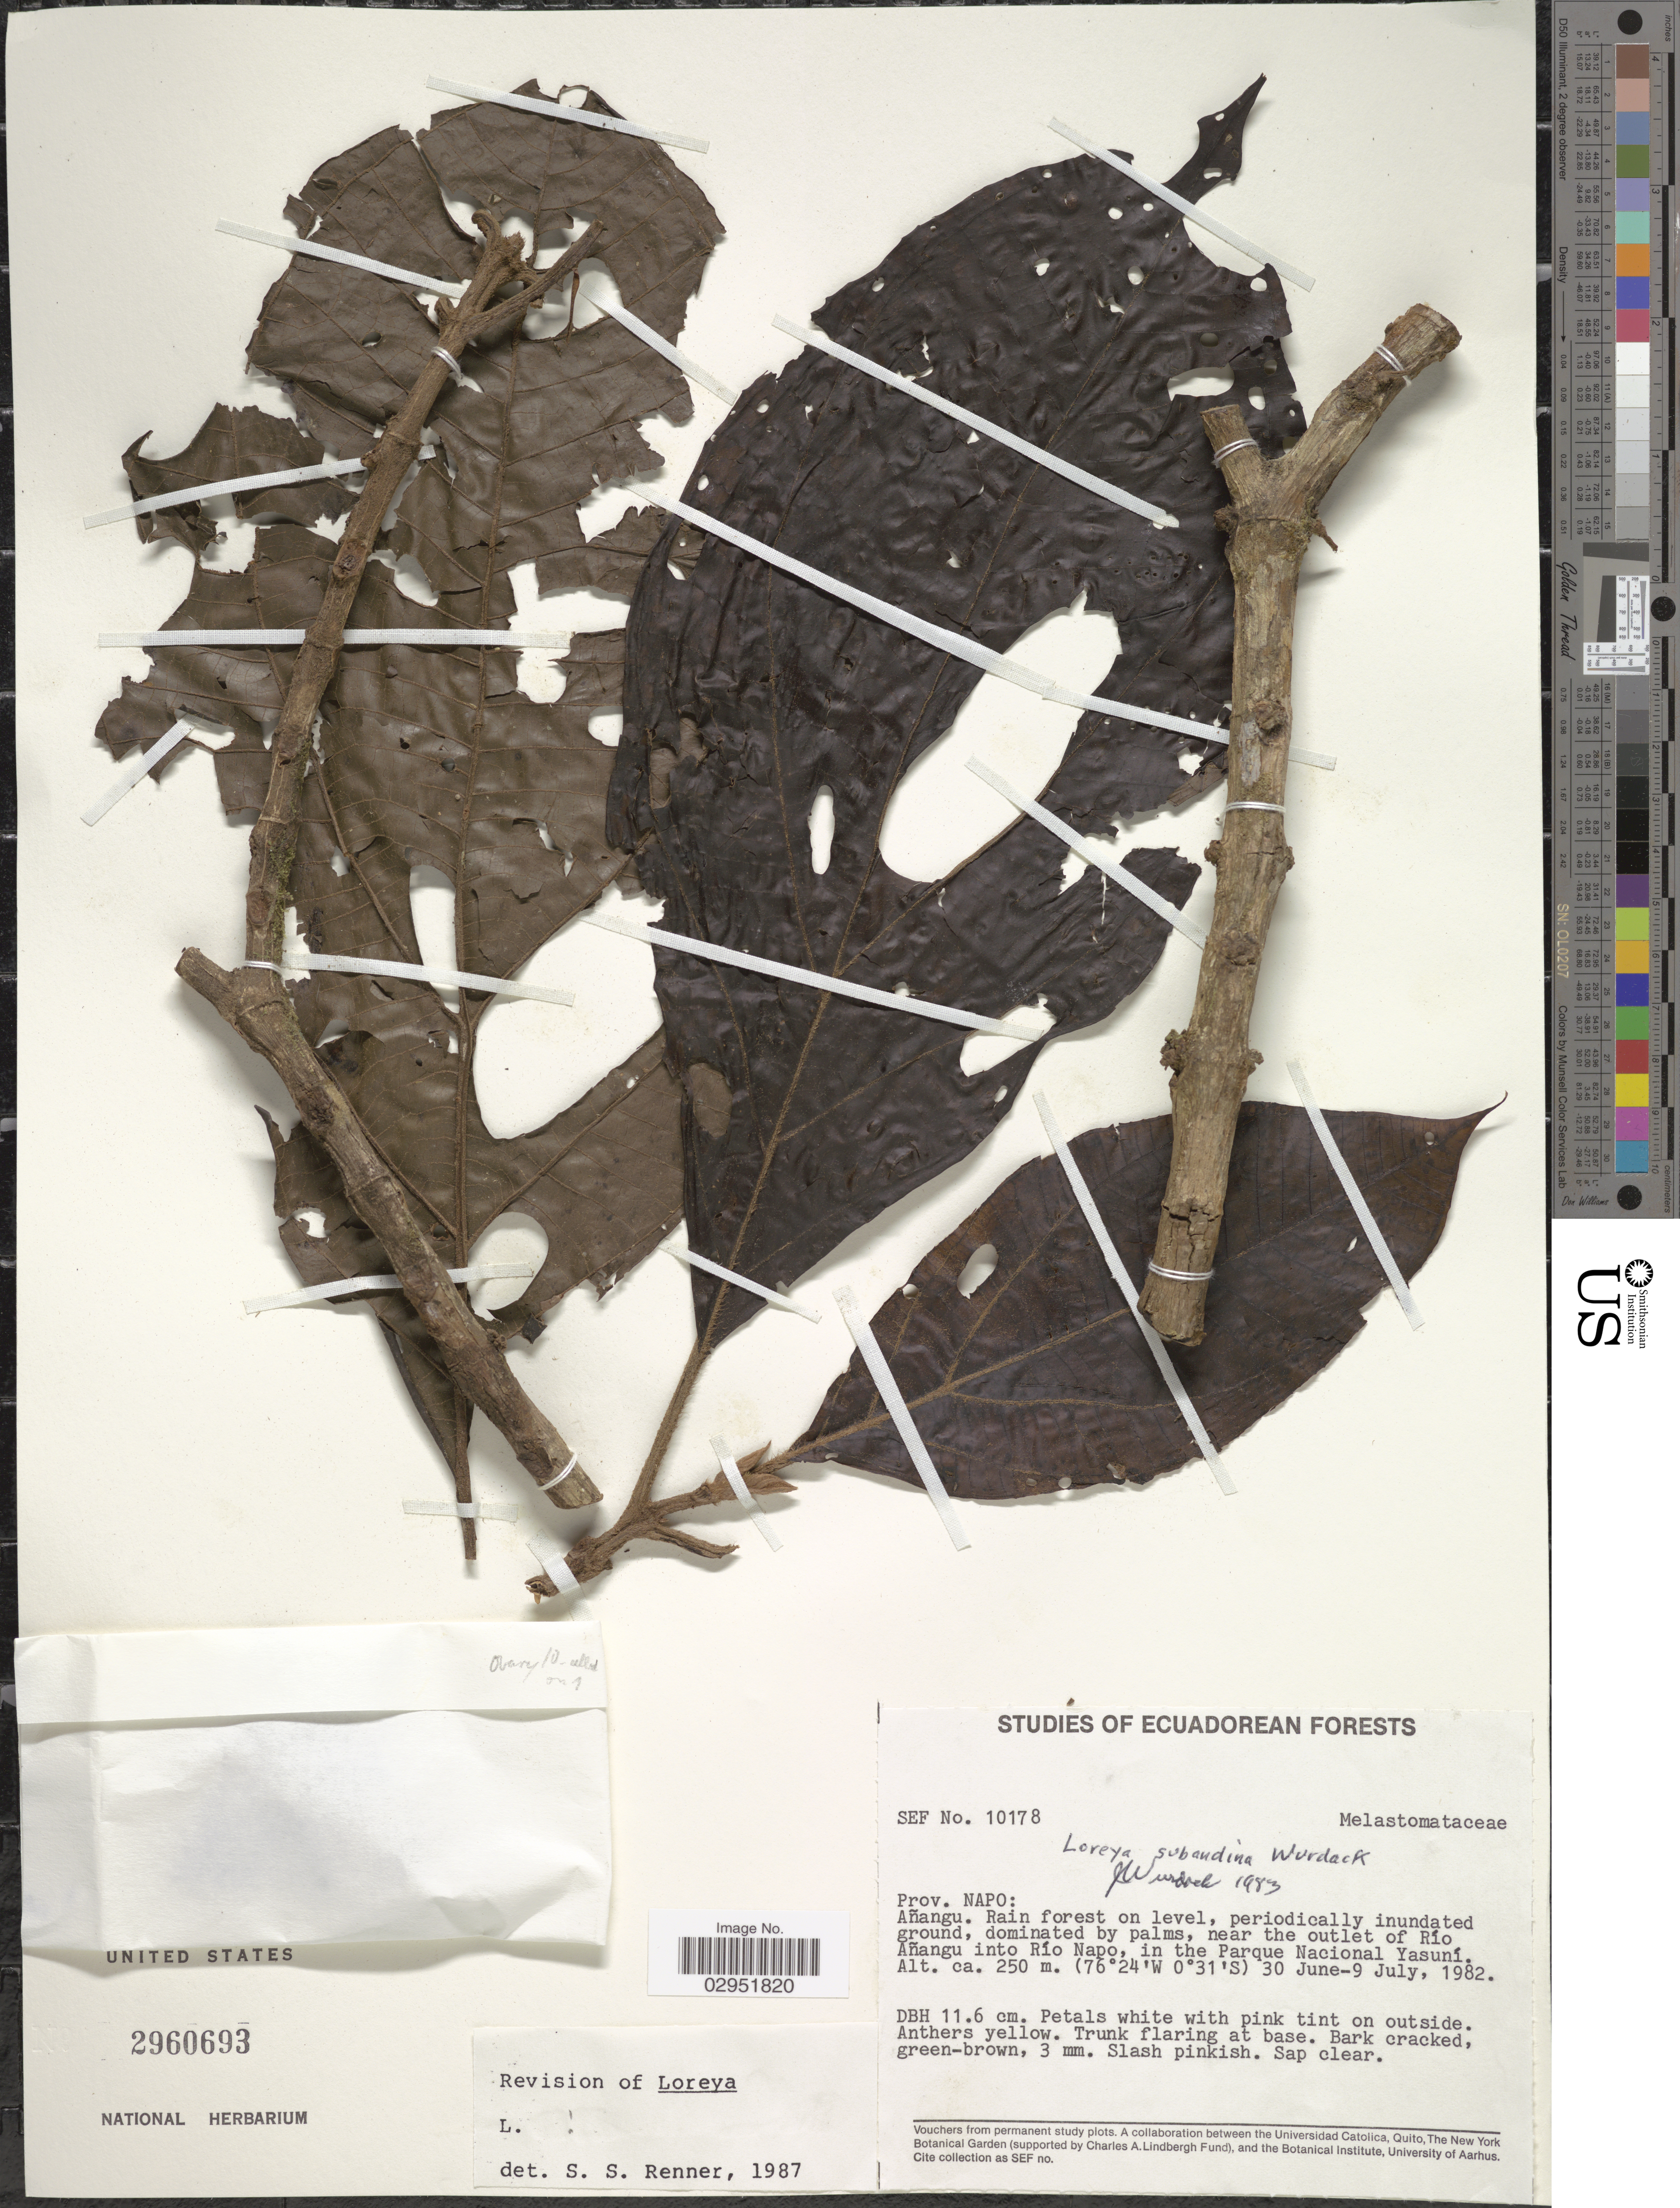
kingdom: Plantae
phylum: Tracheophyta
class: Magnoliopsida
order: Myrtales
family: Melastomataceae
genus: Bellucia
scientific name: Bellucia subandina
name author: (Wurdack) Penneys et al.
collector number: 10178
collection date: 1982-06-30/1982-07-09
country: Ecuador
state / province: Napo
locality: Prov. Napo: Añangu. Rain forest on level, periodically inundated ground, dominated by palms, near the outlet of Río Añangu into Río Napo, in the Parque Nacional Yasuní.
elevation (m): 250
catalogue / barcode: US 2960693